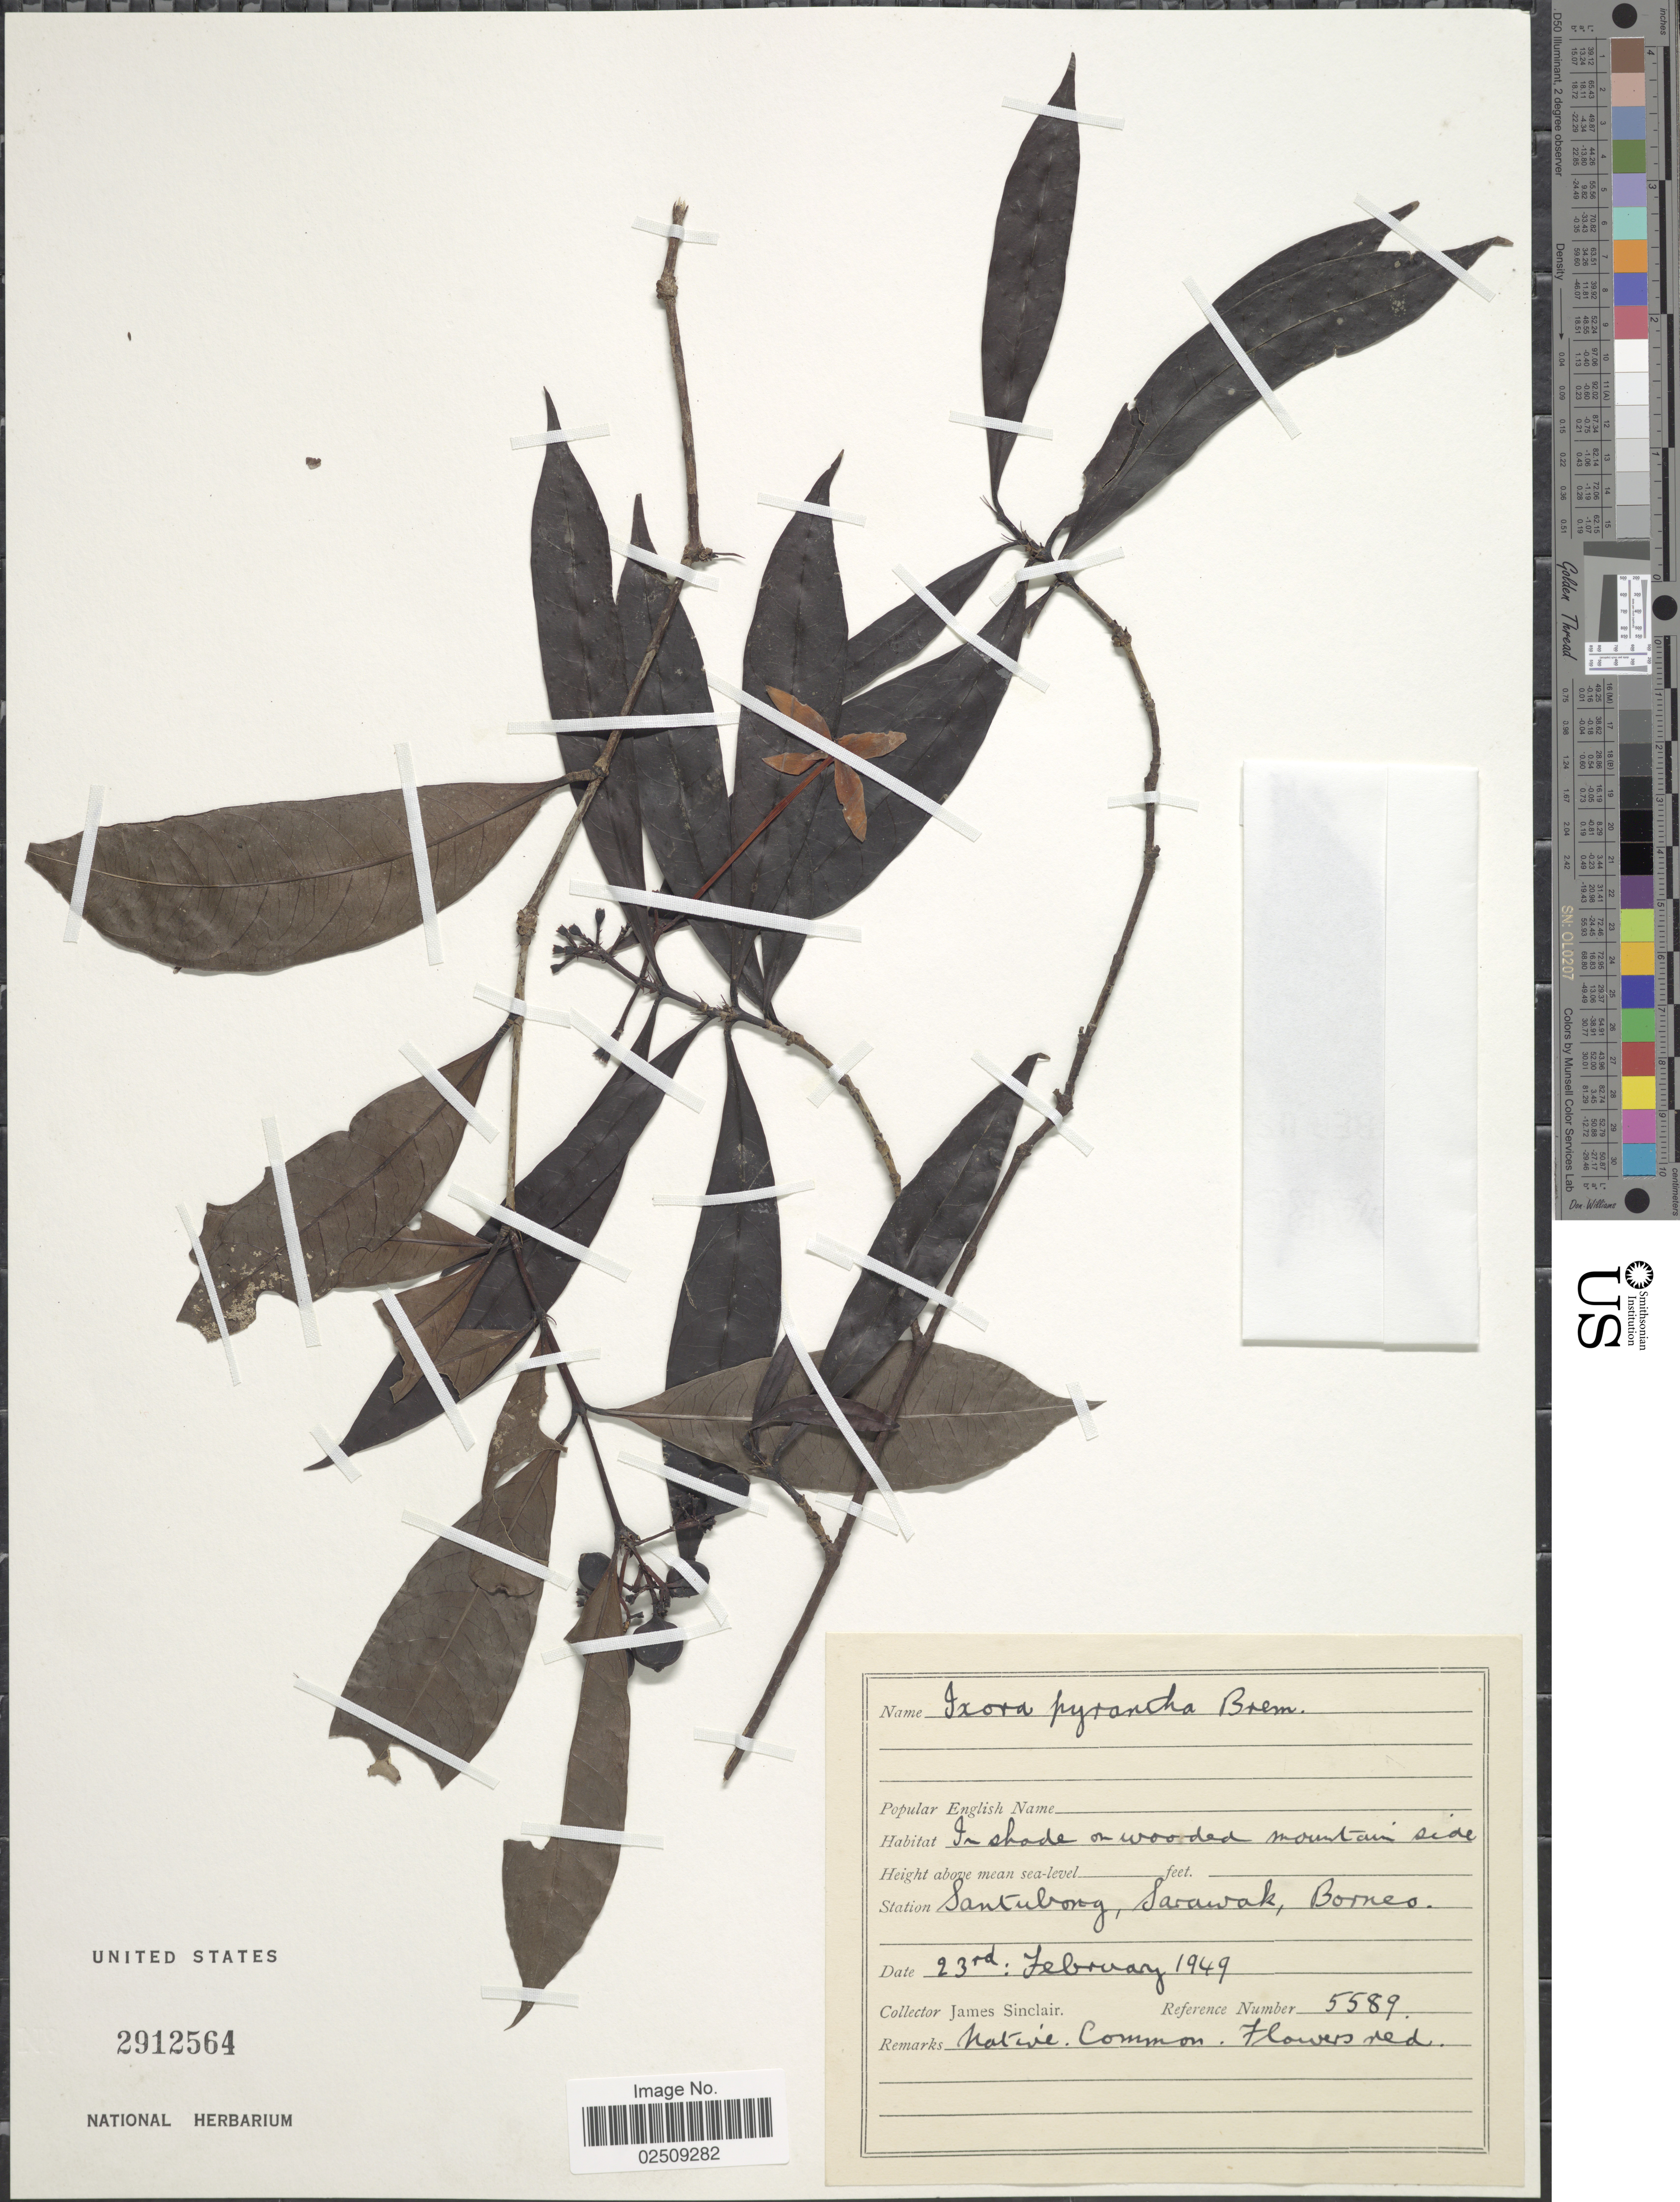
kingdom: Plantae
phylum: Tracheophyta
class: Magnoliopsida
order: Gentianales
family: Rubiaceae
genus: Ixora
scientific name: Ixora pyrantha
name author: Bremek.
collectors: J. Sinclair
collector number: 5589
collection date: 1949-02-23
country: Malaysia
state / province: Sarawak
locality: Santubong, Borneo.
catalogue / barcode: US 2912564